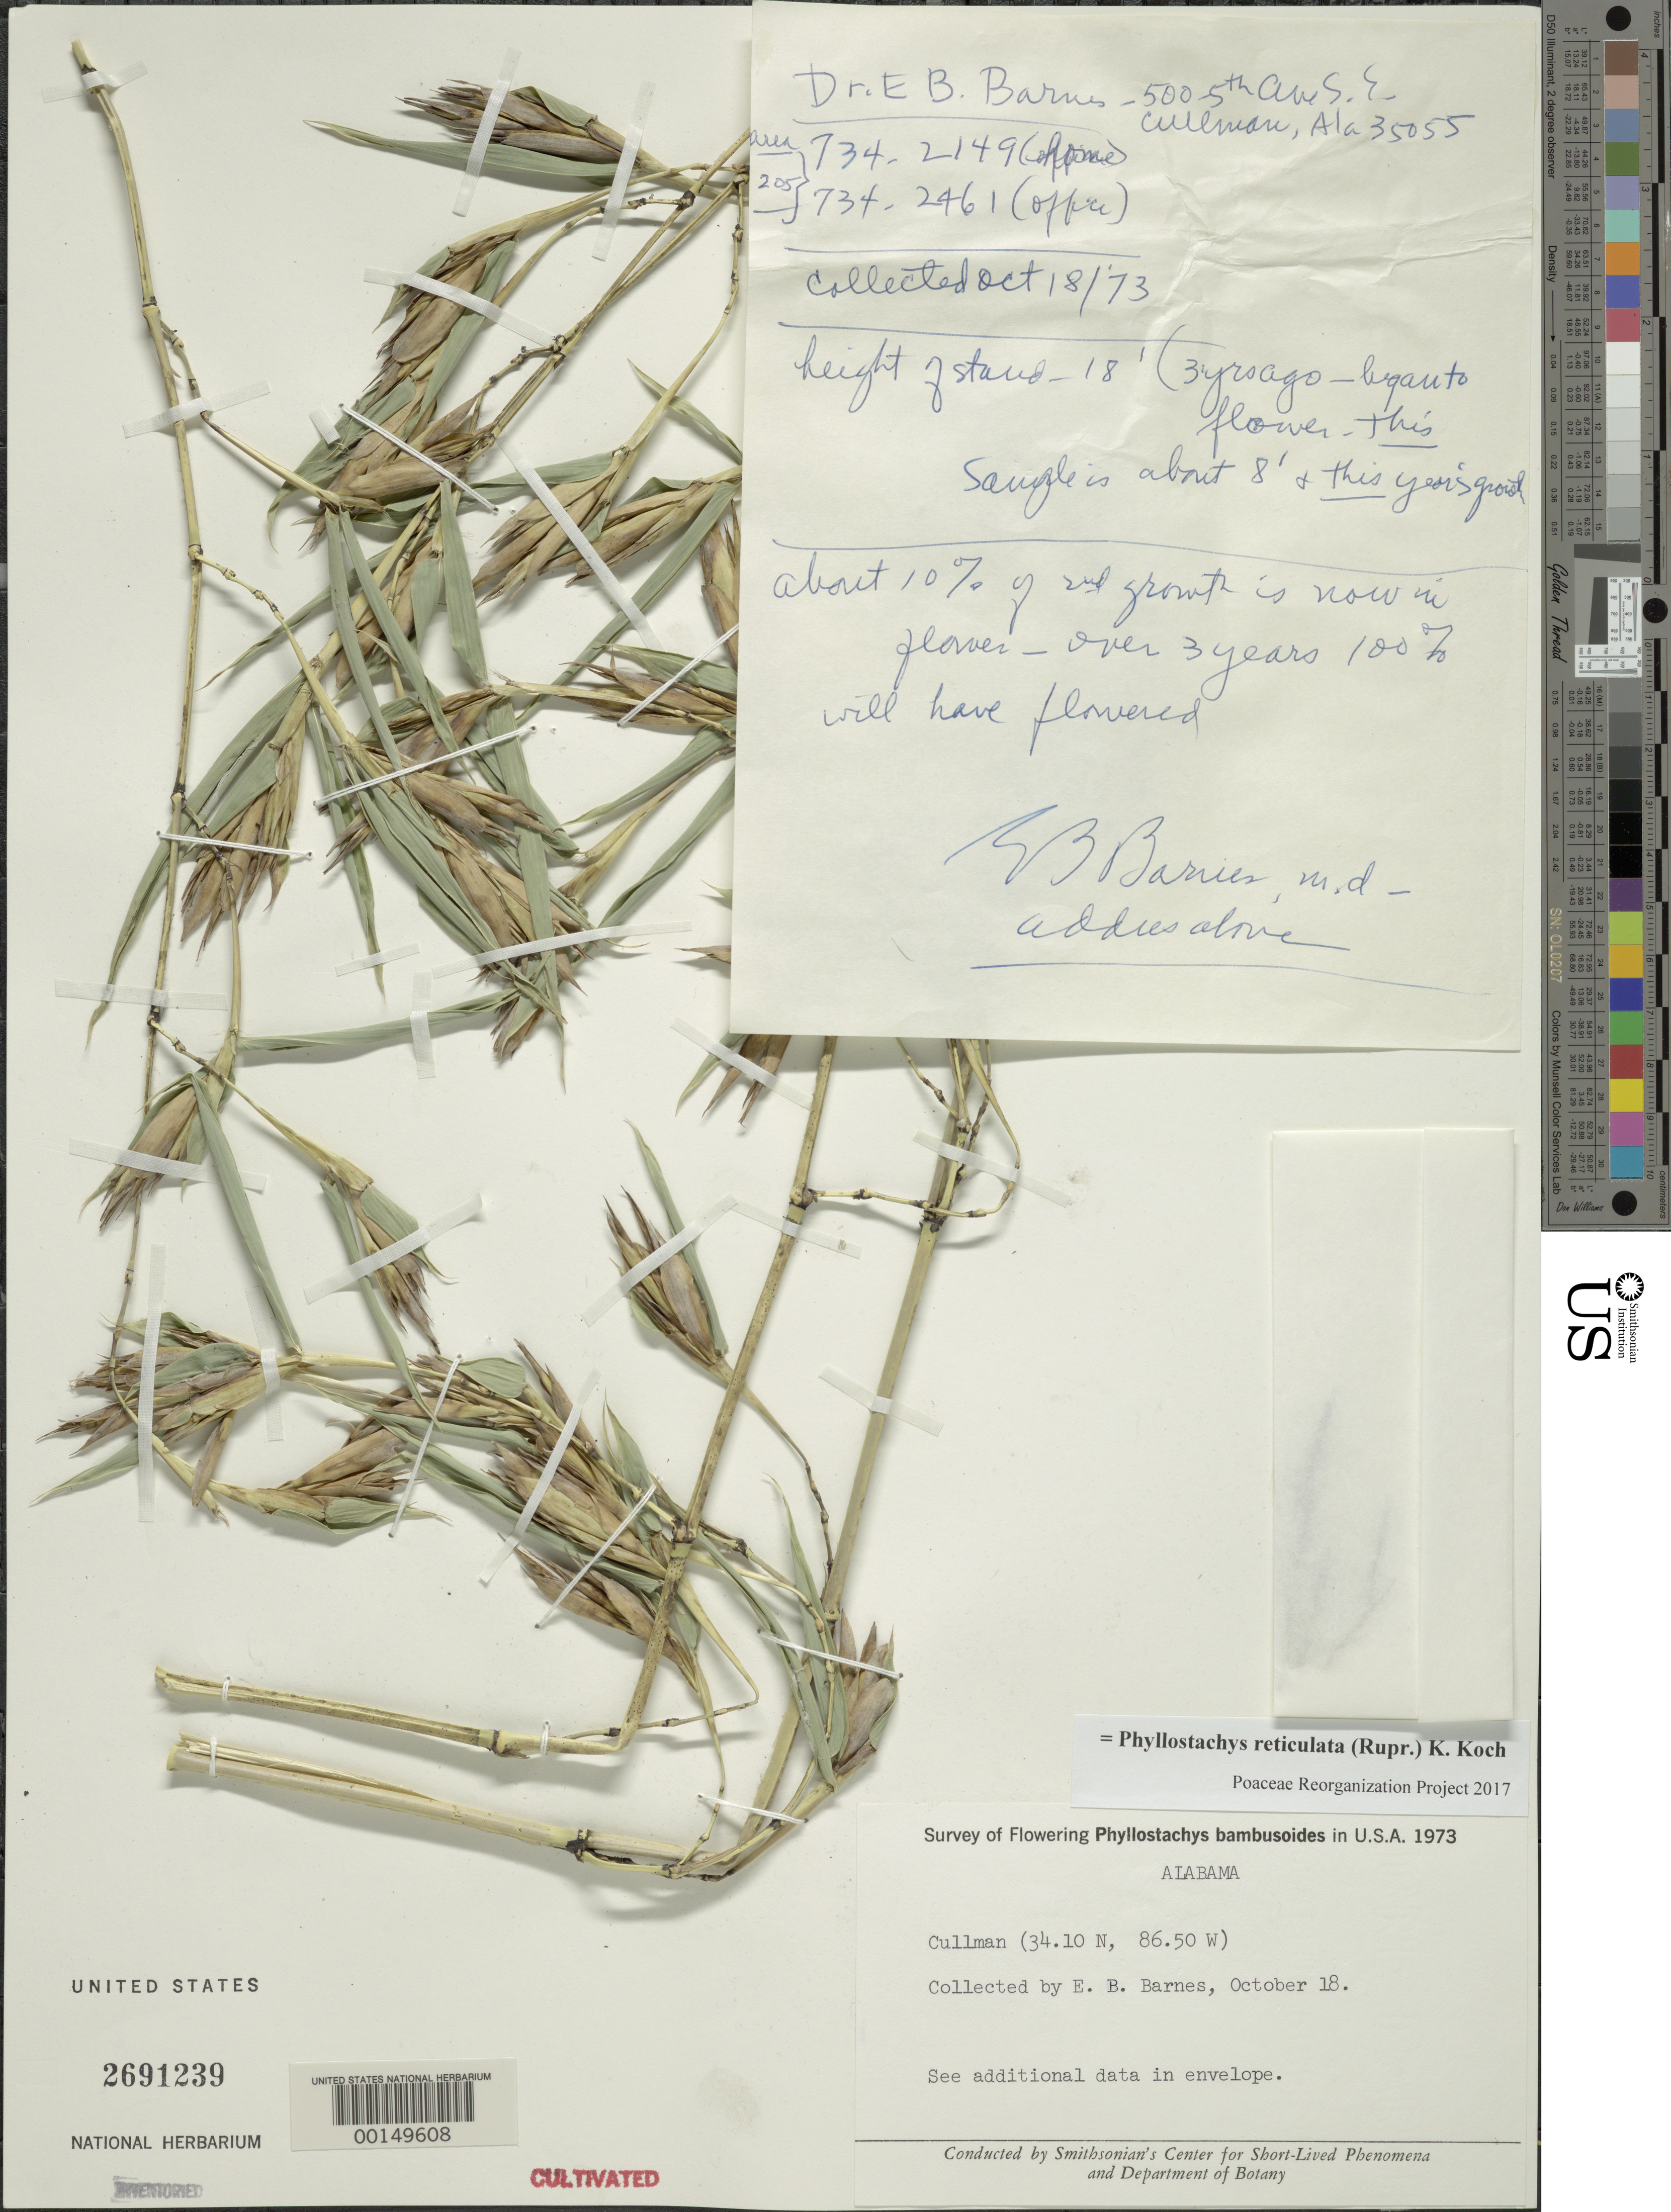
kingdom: Plantae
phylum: Tracheophyta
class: Liliopsida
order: Poales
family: Poaceae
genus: Phyllostachys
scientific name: Phyllostachys reticulata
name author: (Rupr.) K. Koch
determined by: Poaceae Reorganization Project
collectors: O. Huber & S. S. Tillett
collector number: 2790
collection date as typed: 30-Nov-78 to 1-Dec-78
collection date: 1978-11-30/1978-12-01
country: Venezuela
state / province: Amazonas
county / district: Atabapo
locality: E del Caño Perro de Agua, 30 km SE de la confluencia Orinoco-Ventuari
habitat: Sabana húmeda alrededor de morichal; sabanas y bosques.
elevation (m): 100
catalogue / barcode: US 2913146-2